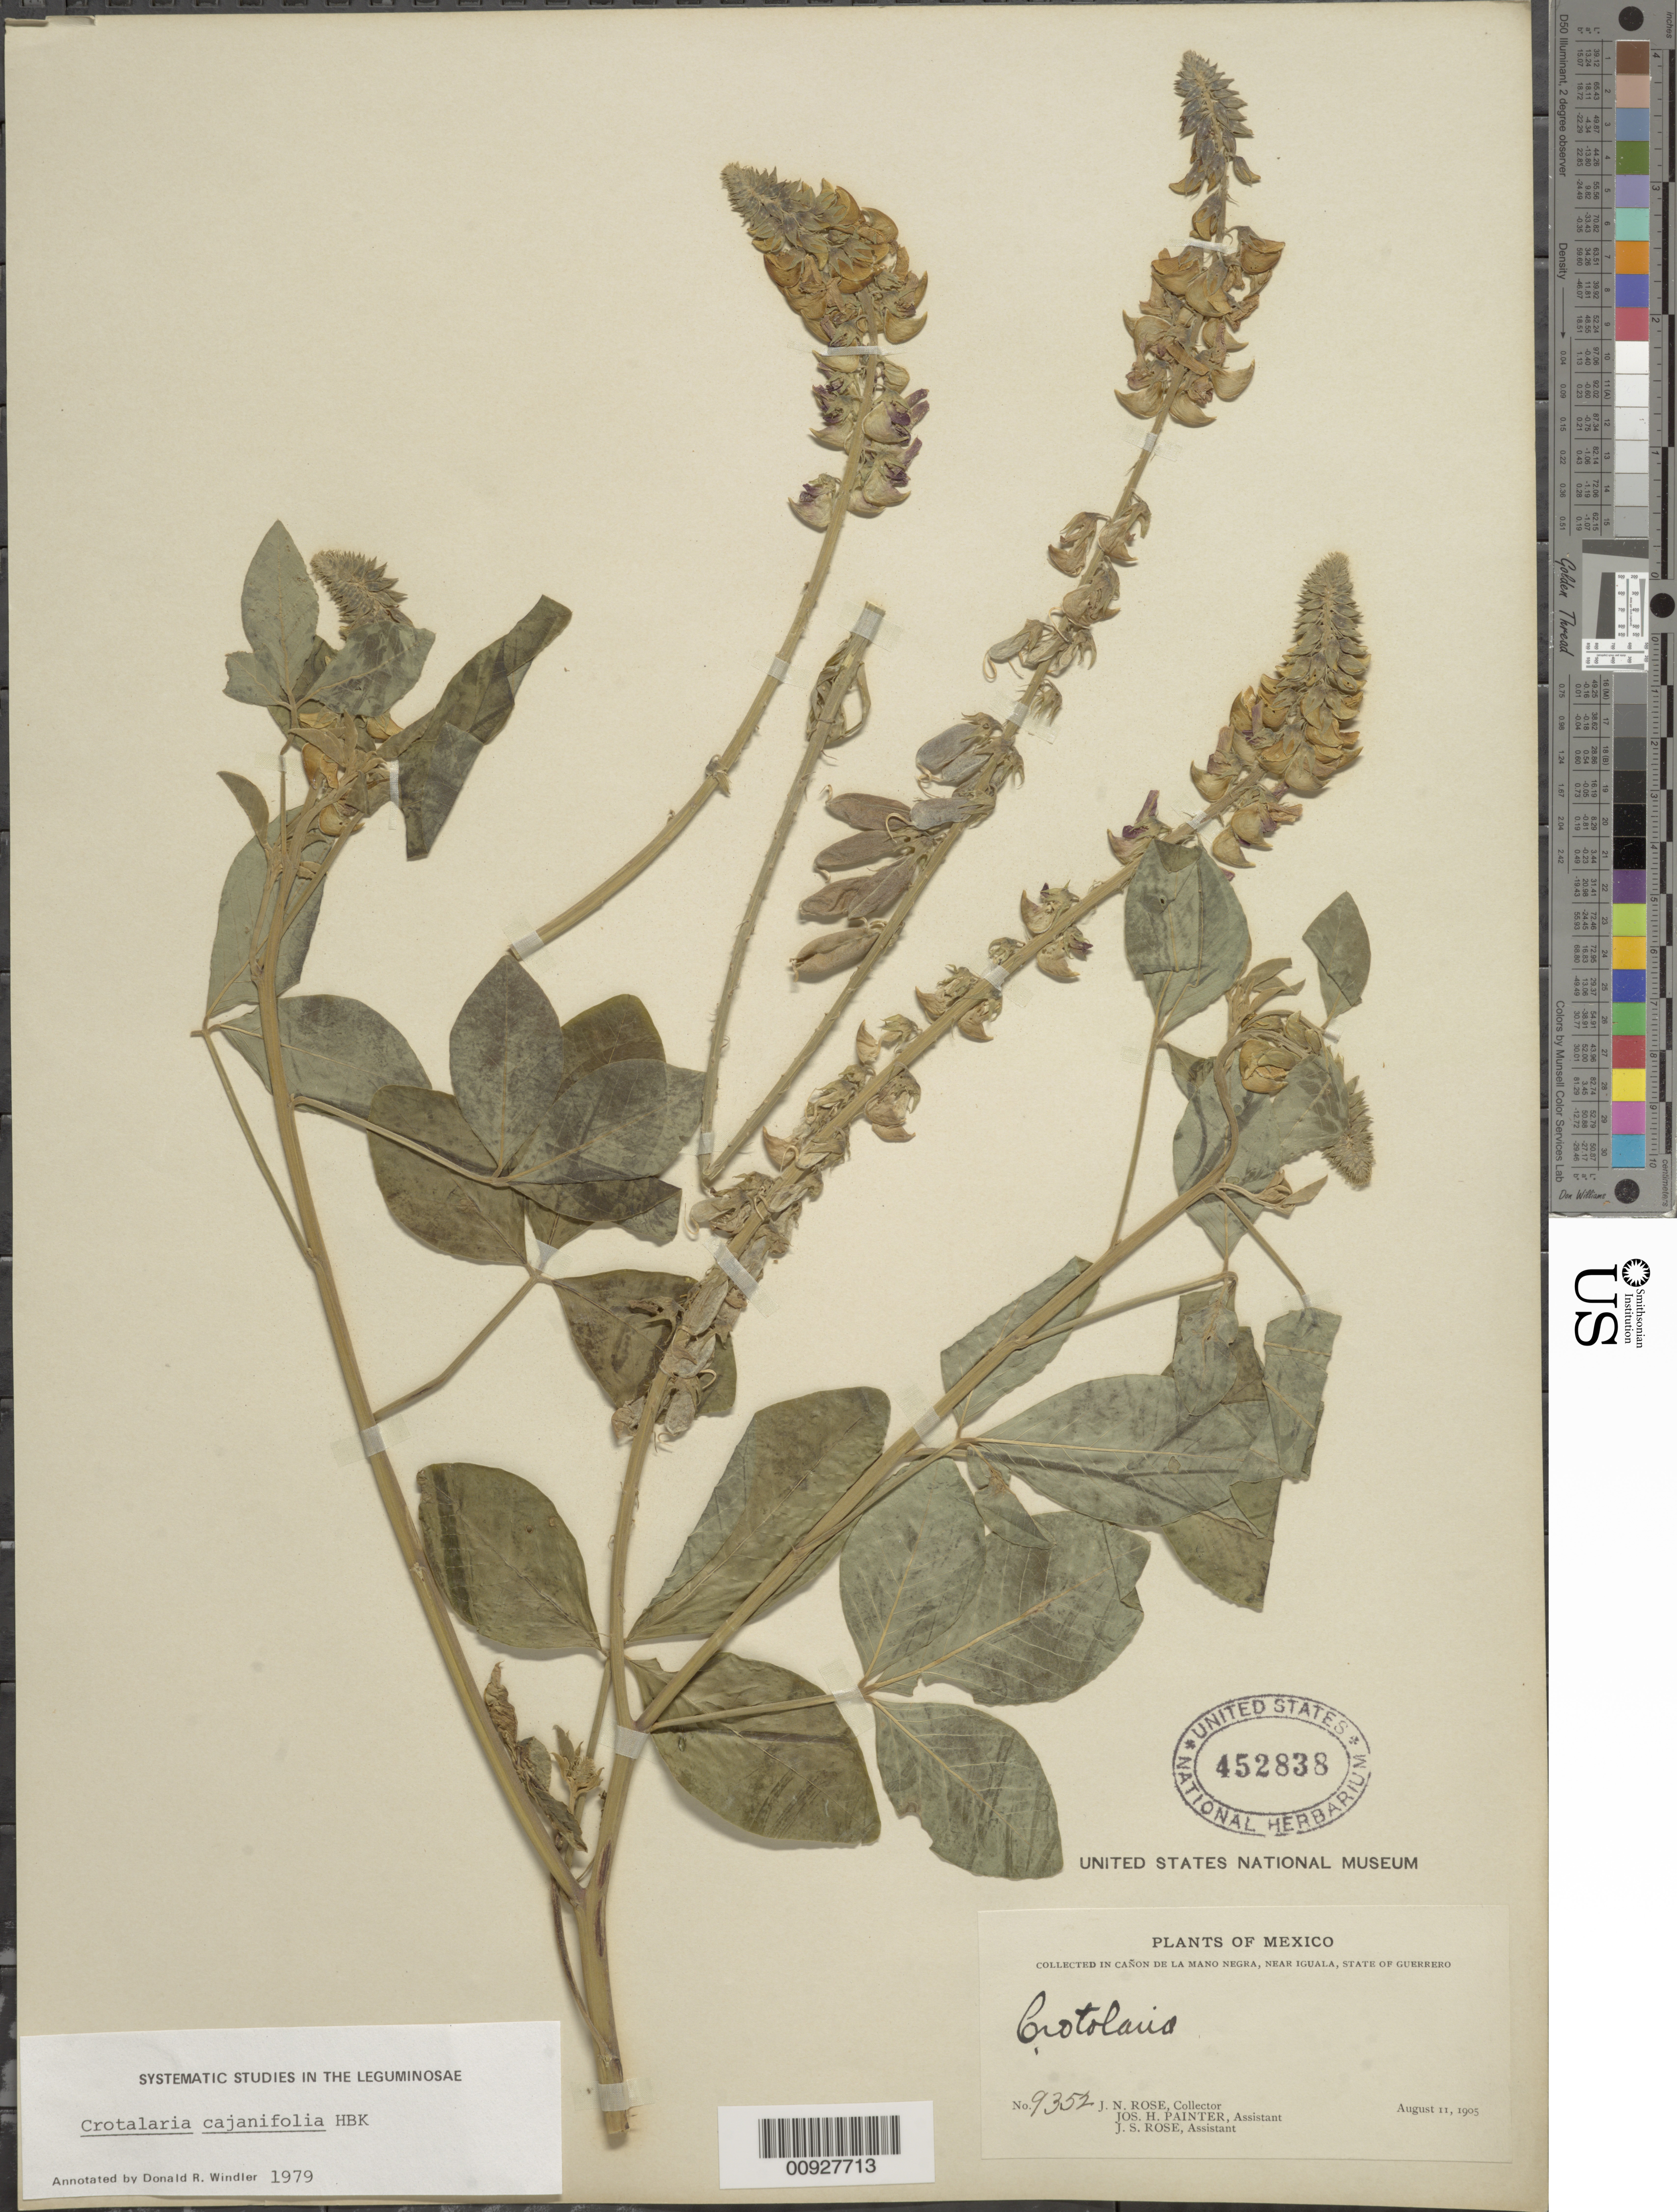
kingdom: Plantae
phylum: Tracheophyta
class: Magnoliopsida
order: Fabales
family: Fabaceae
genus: Crotalaria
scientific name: Crotalaria cajanifolia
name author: Kunth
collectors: J. N. Rose, J. H. Painter & J. S. Rose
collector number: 9352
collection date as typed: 11 Aug 1905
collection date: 1905-08-11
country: Mexico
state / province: Guerrero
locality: Cañon de la Mano Negra, near Iguala, State of Guerrero.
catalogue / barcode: US 452838